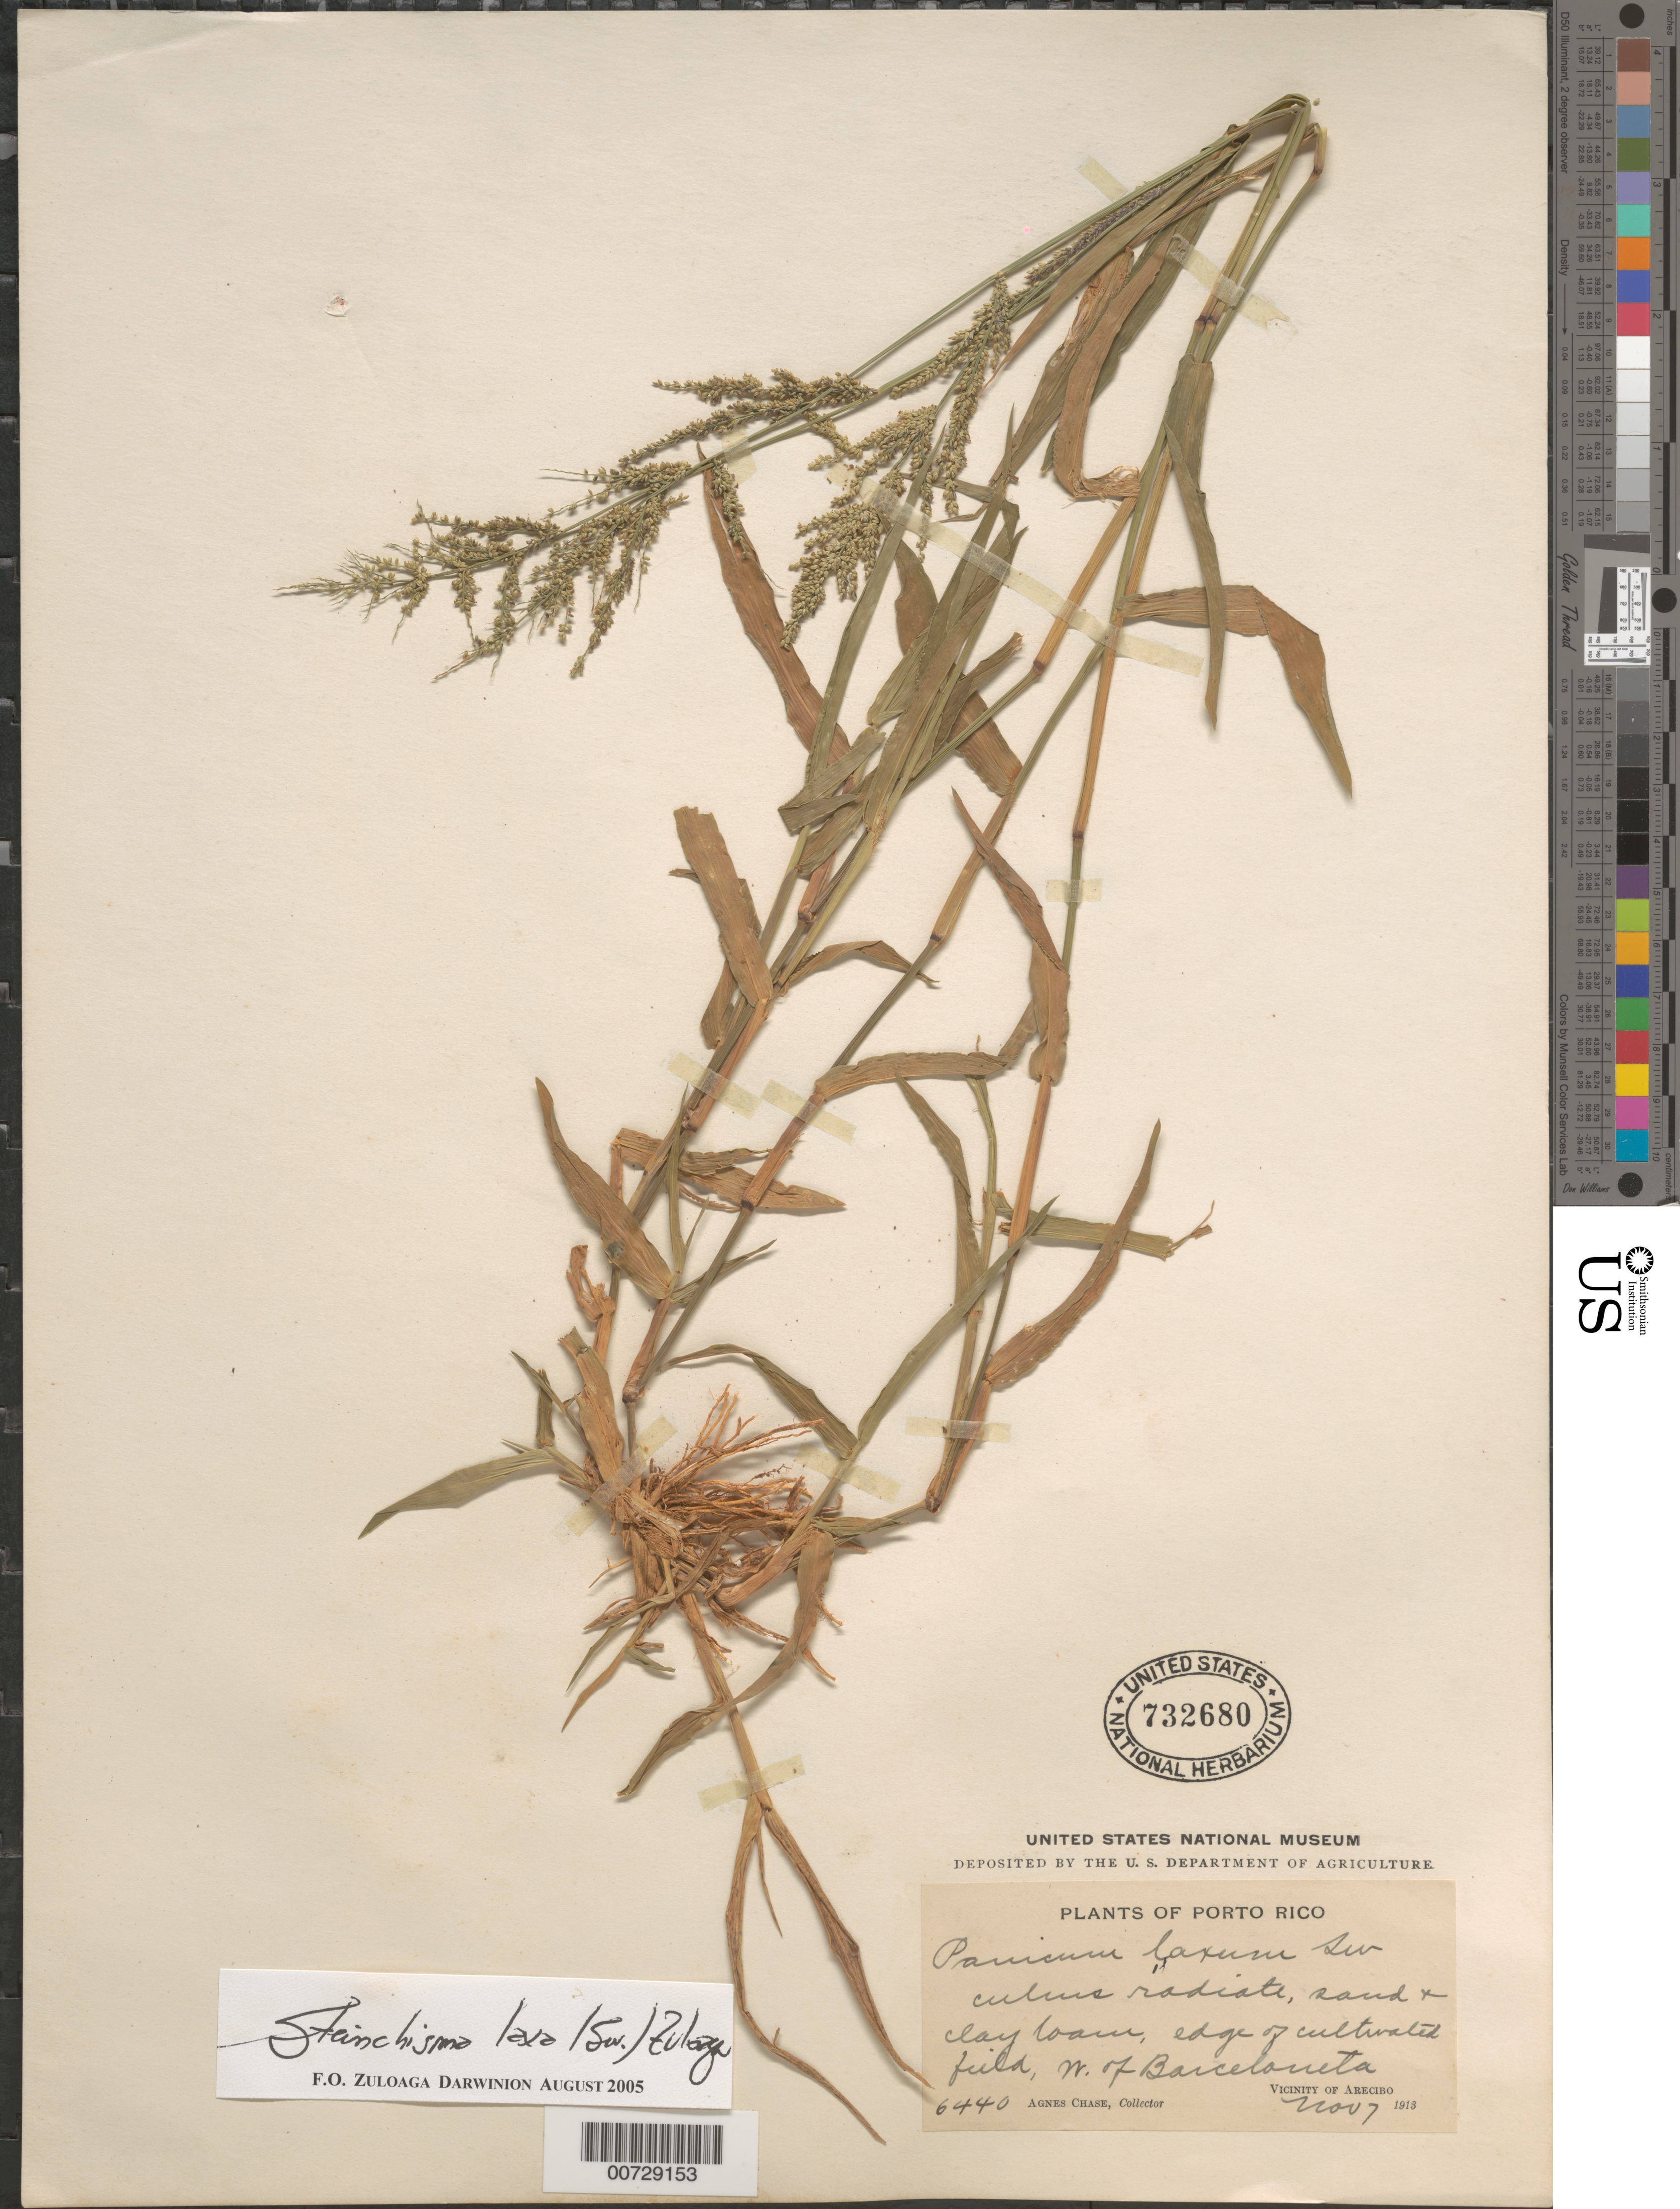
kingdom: Plantae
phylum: Tracheophyta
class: Liliopsida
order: Poales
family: Poaceae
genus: Steinchisma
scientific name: Steinchisma laxum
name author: (Sw.) Zuloaga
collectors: A. Chase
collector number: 6440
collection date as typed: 07 Nov 1913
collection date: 1913-11-07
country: Puerto Rico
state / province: Arecibo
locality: Barcelonita, W of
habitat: Sand & clay loam, edge of cultivated field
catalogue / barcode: US 732680